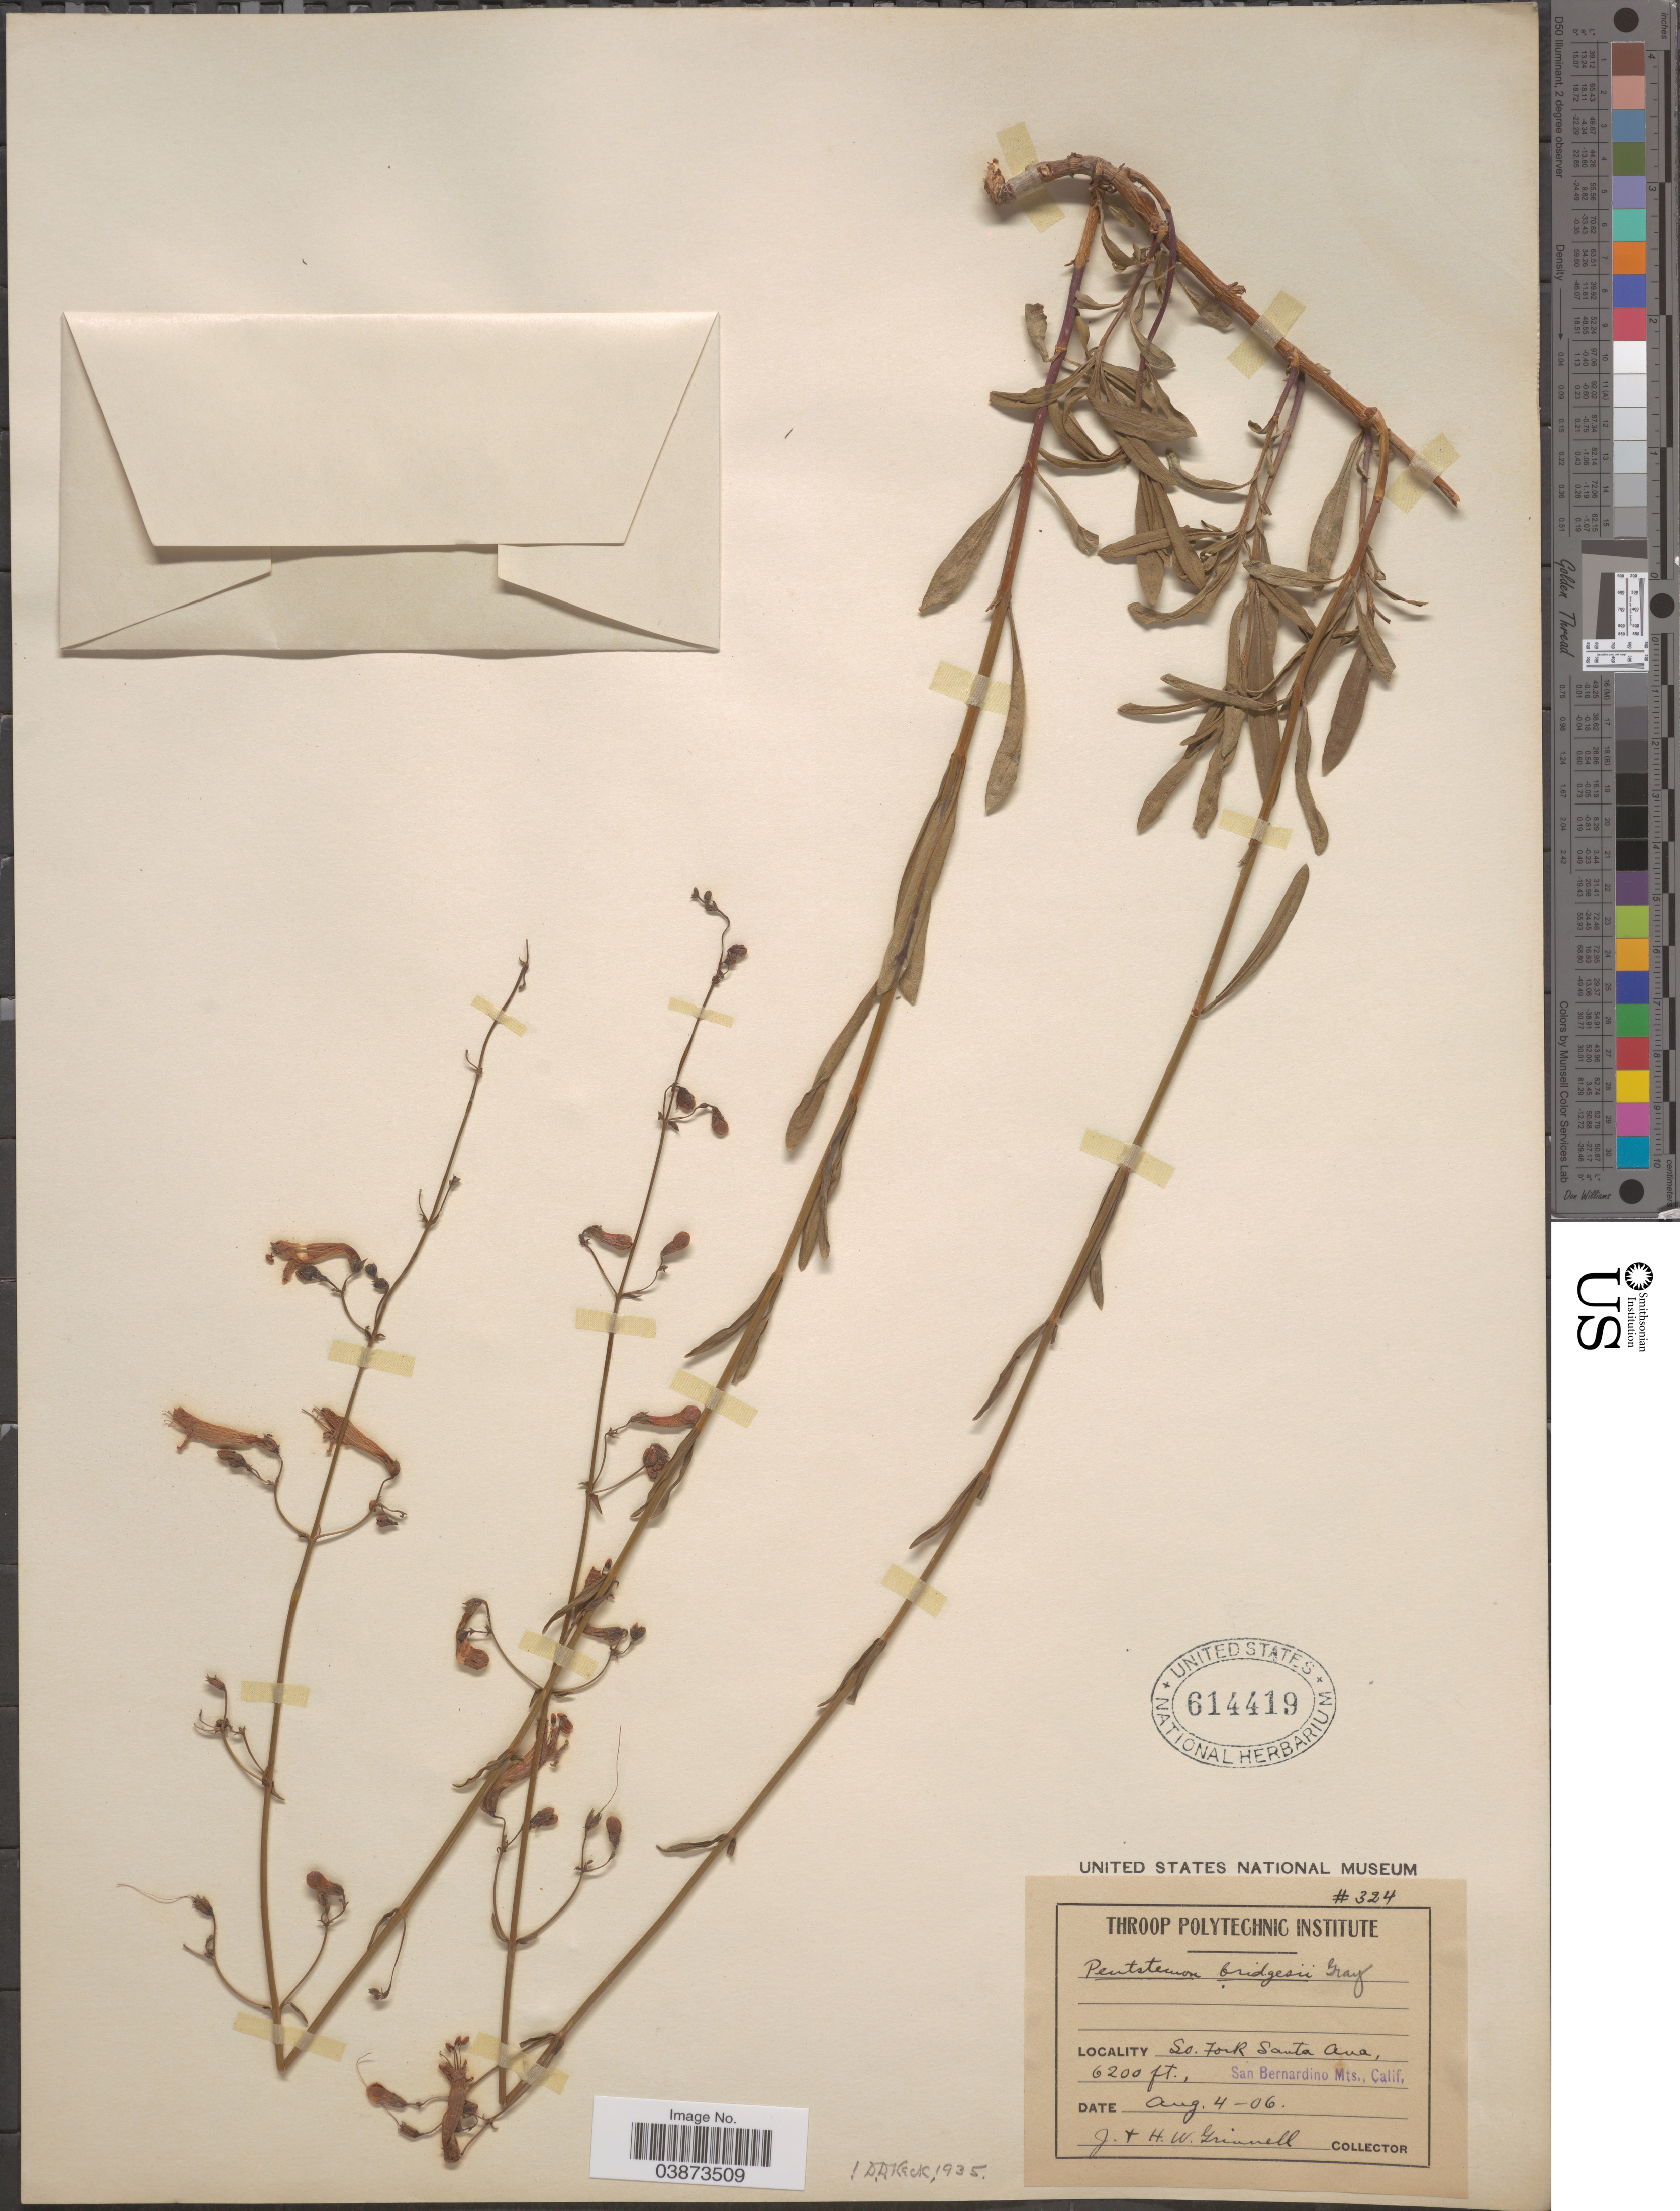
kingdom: Plantae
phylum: Tracheophyta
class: Magnoliopsida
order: Lamiales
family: Plantaginaceae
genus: Penstemon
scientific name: Penstemon bridgesii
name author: A. Gray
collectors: J. Grinnell & H. Grinnell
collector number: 324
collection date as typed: Transcribed d/m/y: 4/8/6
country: United States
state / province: California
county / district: San Bernardino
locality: So. Fork Santa Ana, San Bernardino Mts.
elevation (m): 1890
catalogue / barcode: US 614419